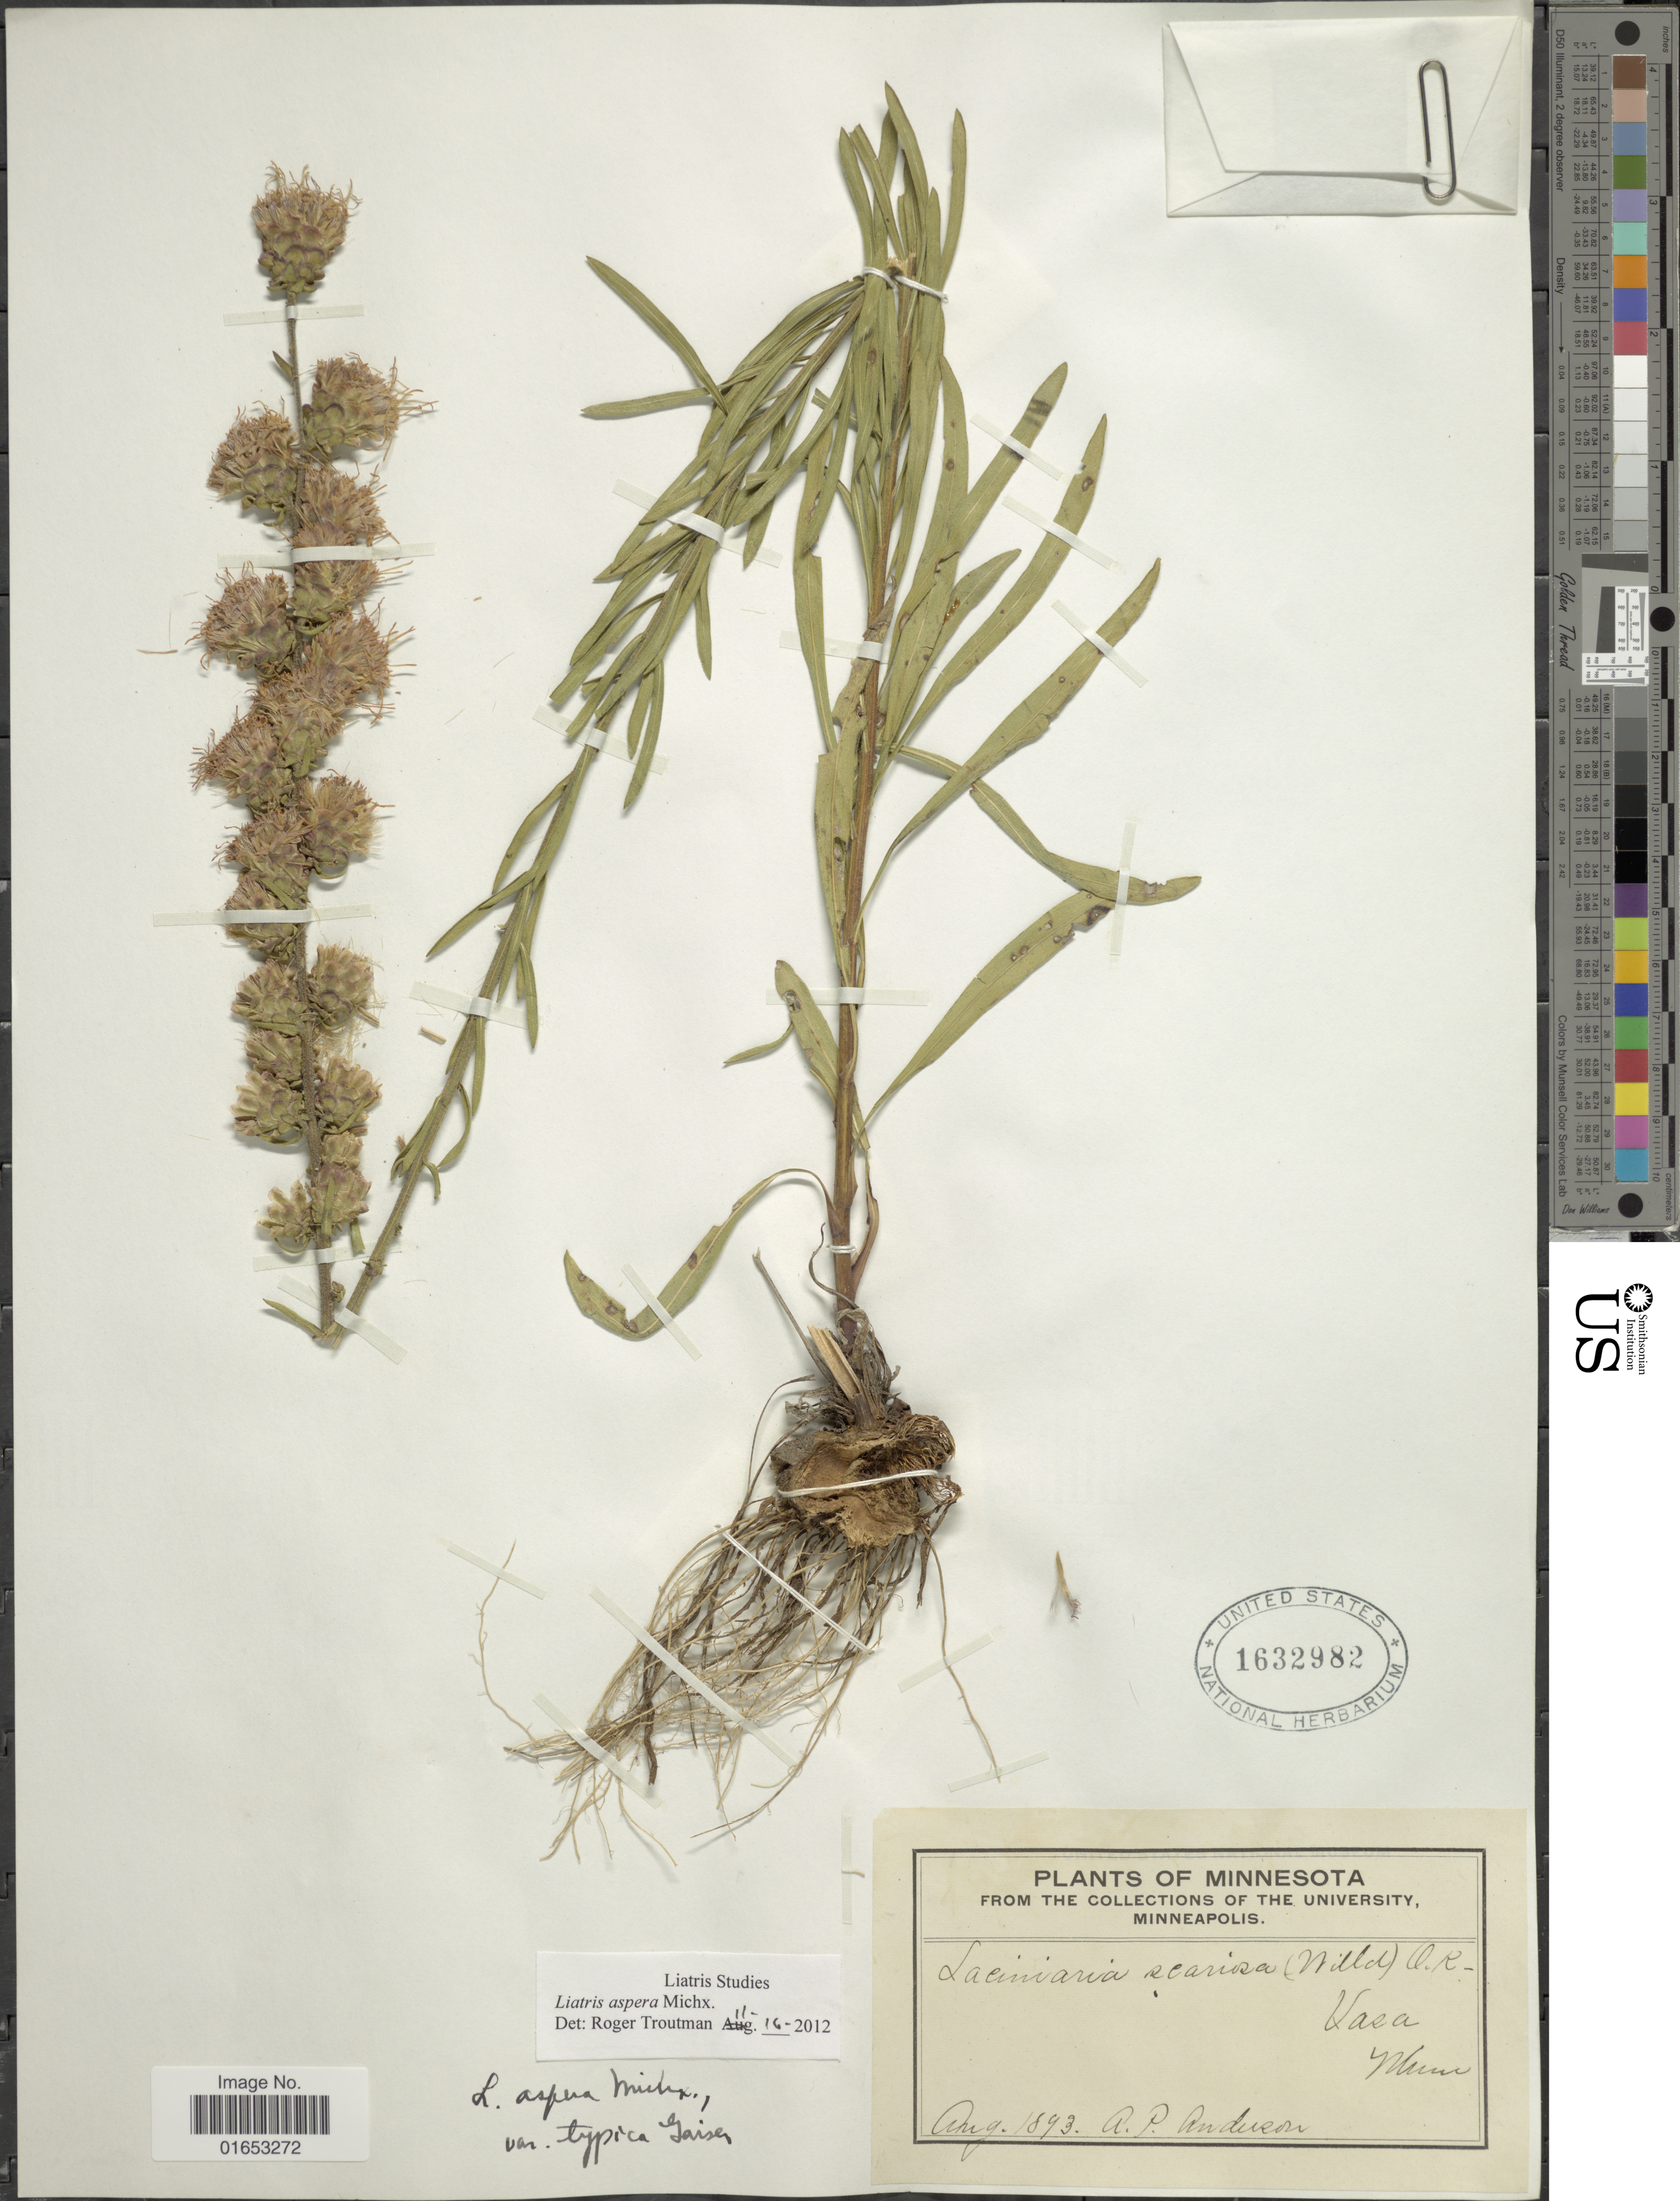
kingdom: Plantae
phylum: Tracheophyta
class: Magnoliopsida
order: Asterales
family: Asteraceae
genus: Liatris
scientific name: Liatris aspera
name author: Michx.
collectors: A. P. Anderson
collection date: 1893-08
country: United States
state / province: Minnesota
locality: Vasa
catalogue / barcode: US 1632982